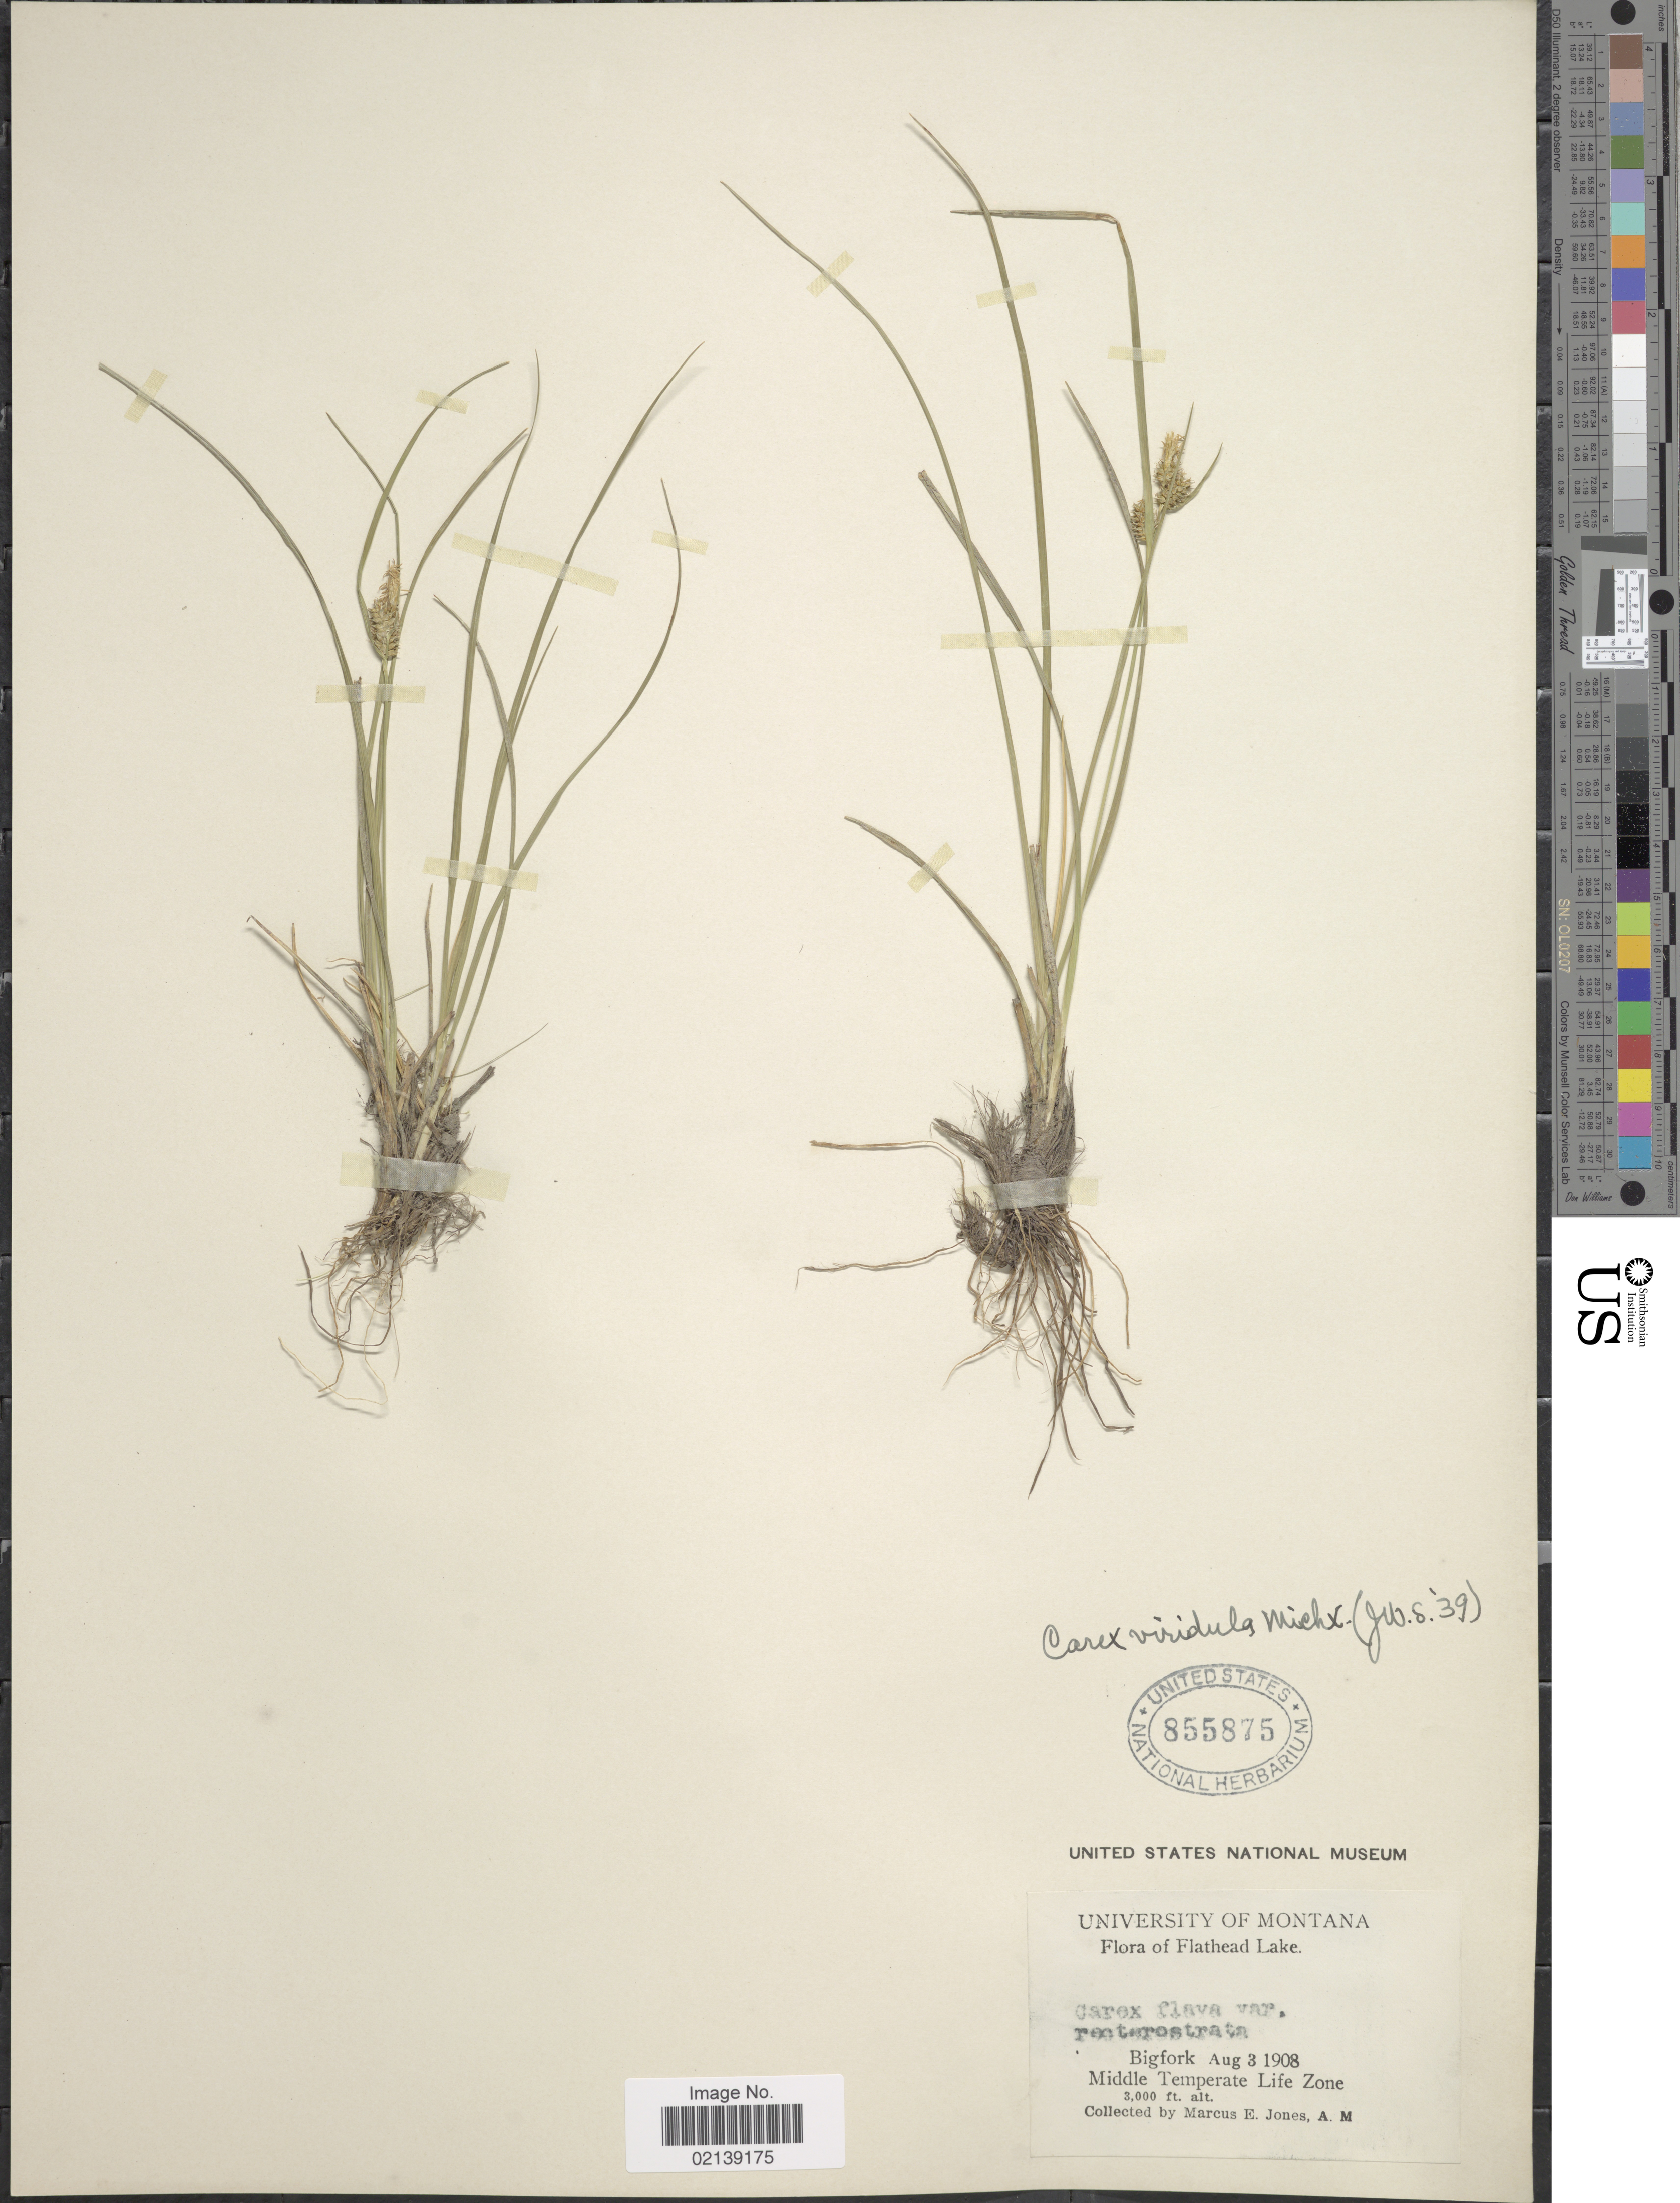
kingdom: Plantae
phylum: Tracheophyta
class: Liliopsida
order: Poales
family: Cyperaceae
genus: Carex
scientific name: Carex oederi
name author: Retz.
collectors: M. E. Jones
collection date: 1908-08-03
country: United States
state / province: Montana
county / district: Flathead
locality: Flathead Lake, Bigfork, Middle Temperate Life Zone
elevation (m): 914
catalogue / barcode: US 855875